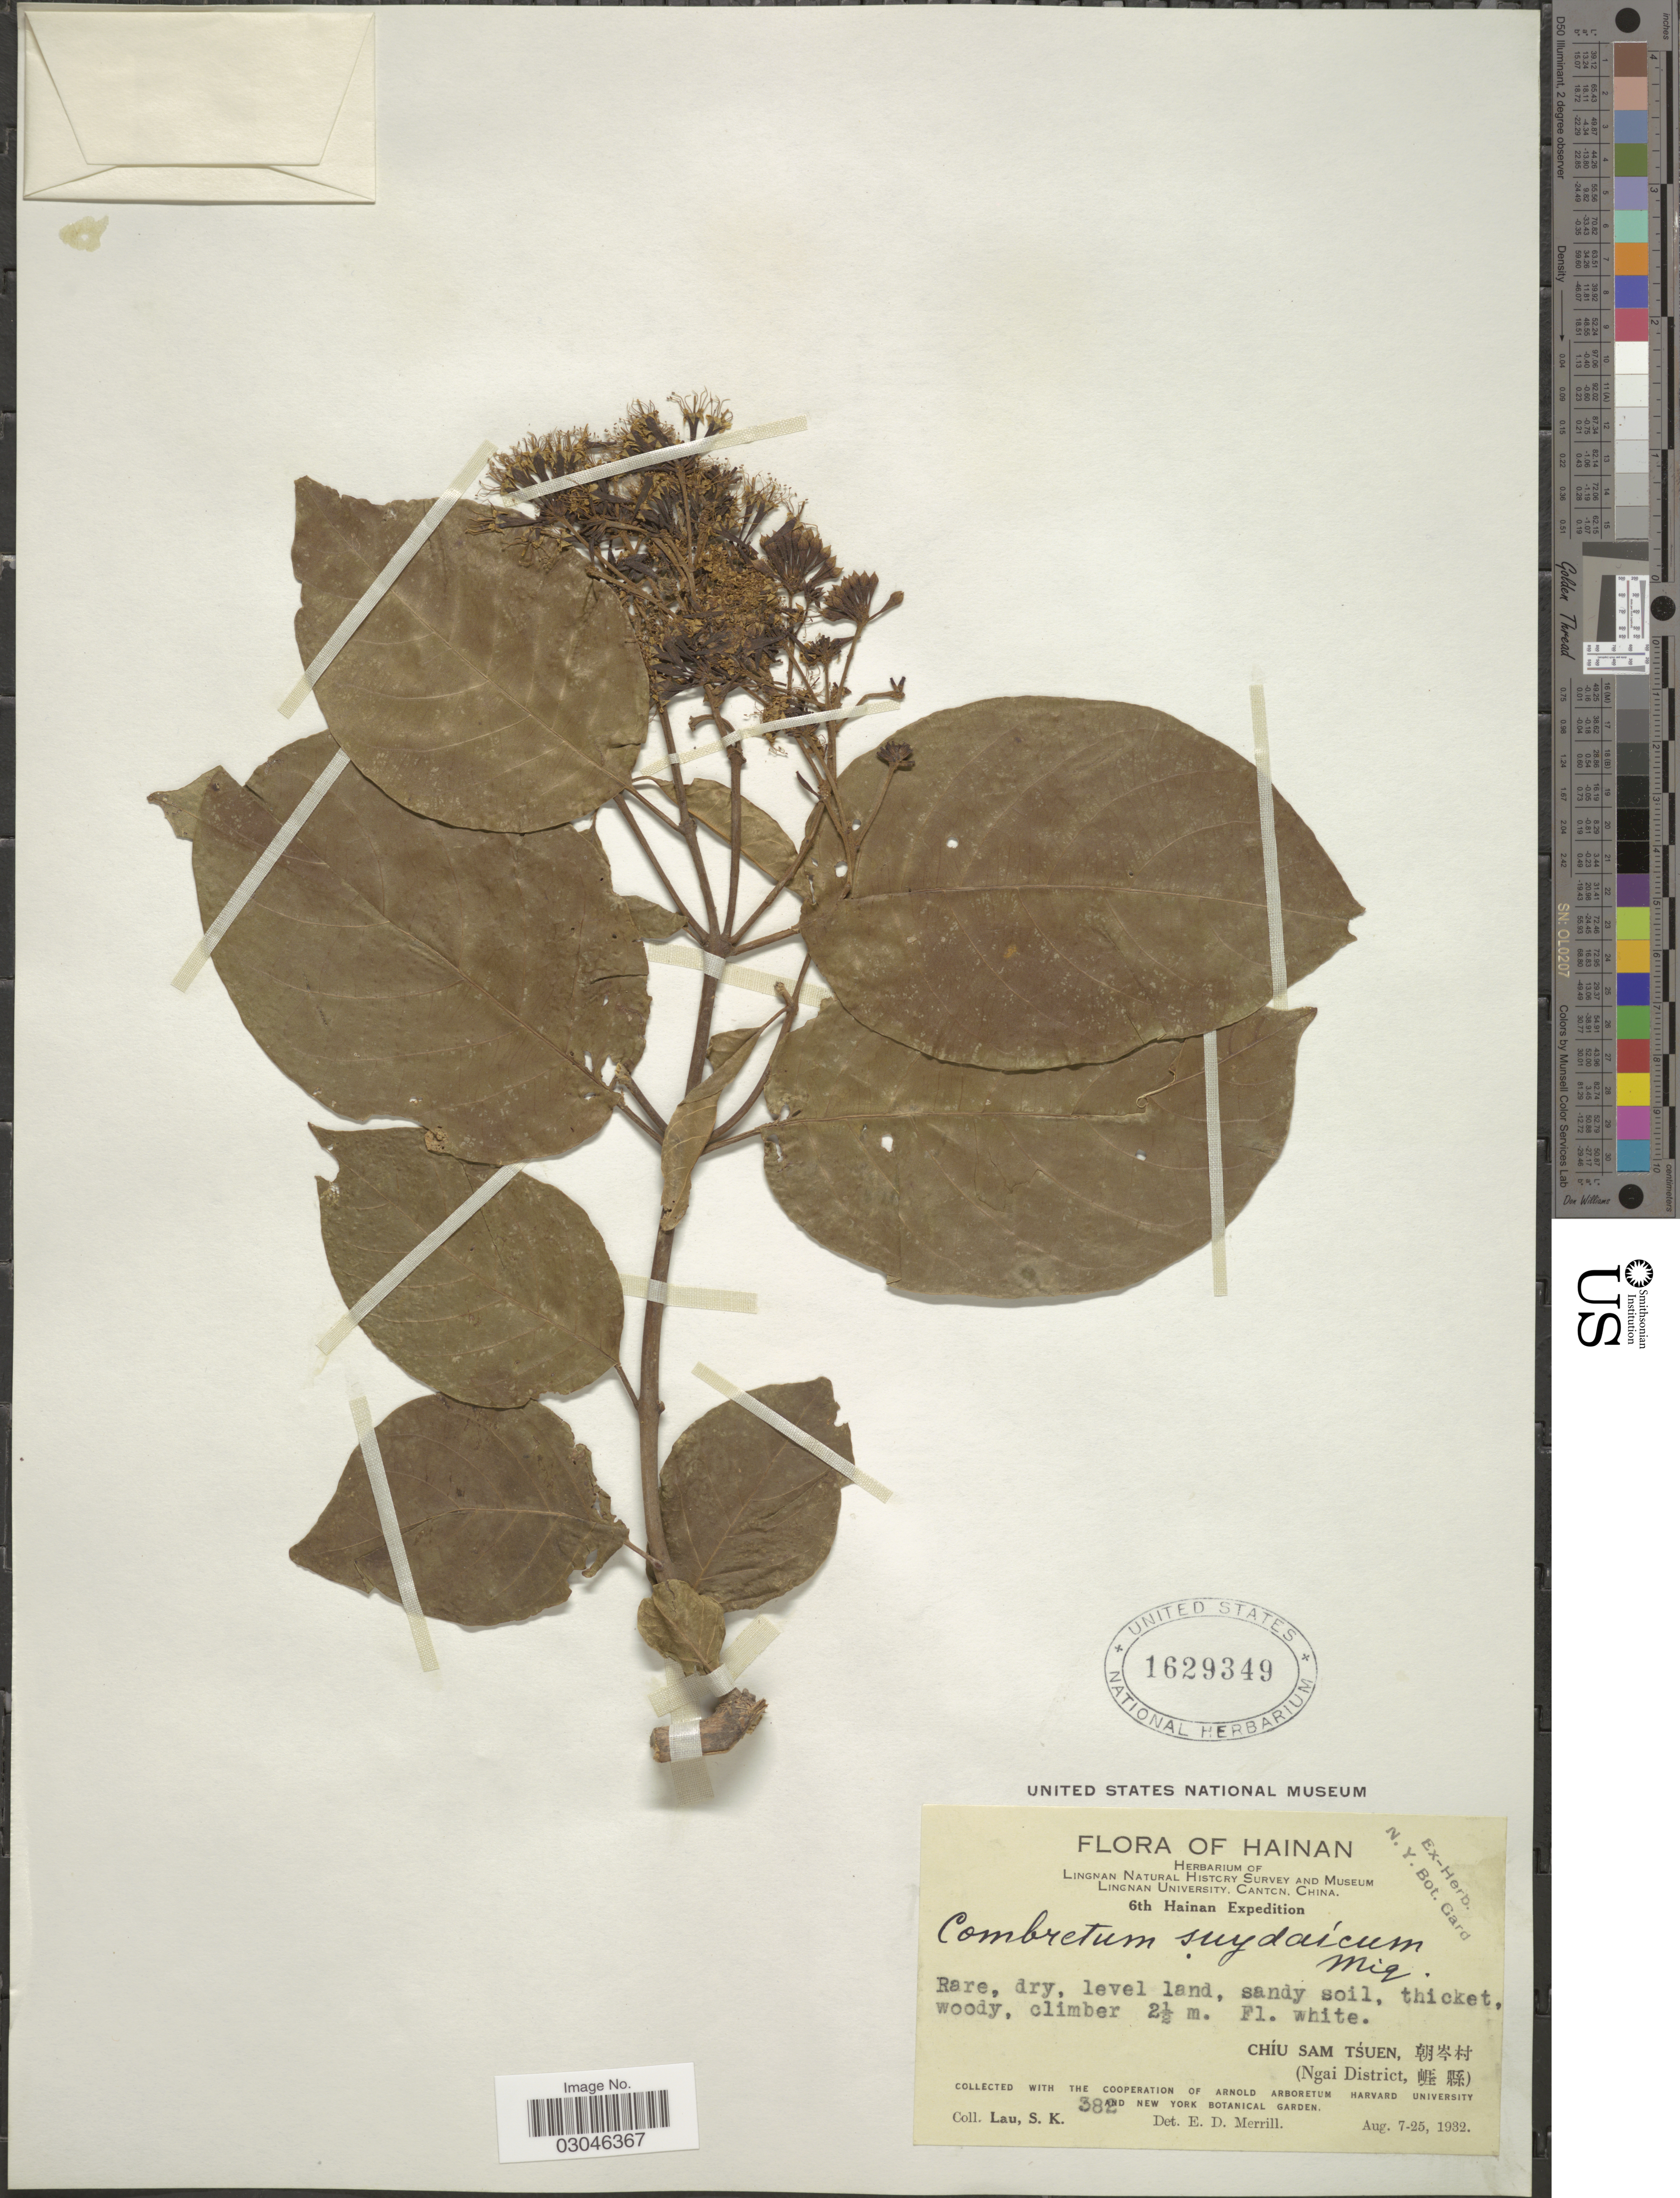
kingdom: Plantae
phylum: Tracheophyta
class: Magnoliopsida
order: Myrtales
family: Combretaceae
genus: Combretum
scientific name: Combretum sundaicum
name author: Miq.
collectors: S. K. Lau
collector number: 382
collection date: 1932-08-07/1932-08-25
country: China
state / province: Hainan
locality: Chíu Sam Tśuen. Ngai District.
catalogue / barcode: US 1629349